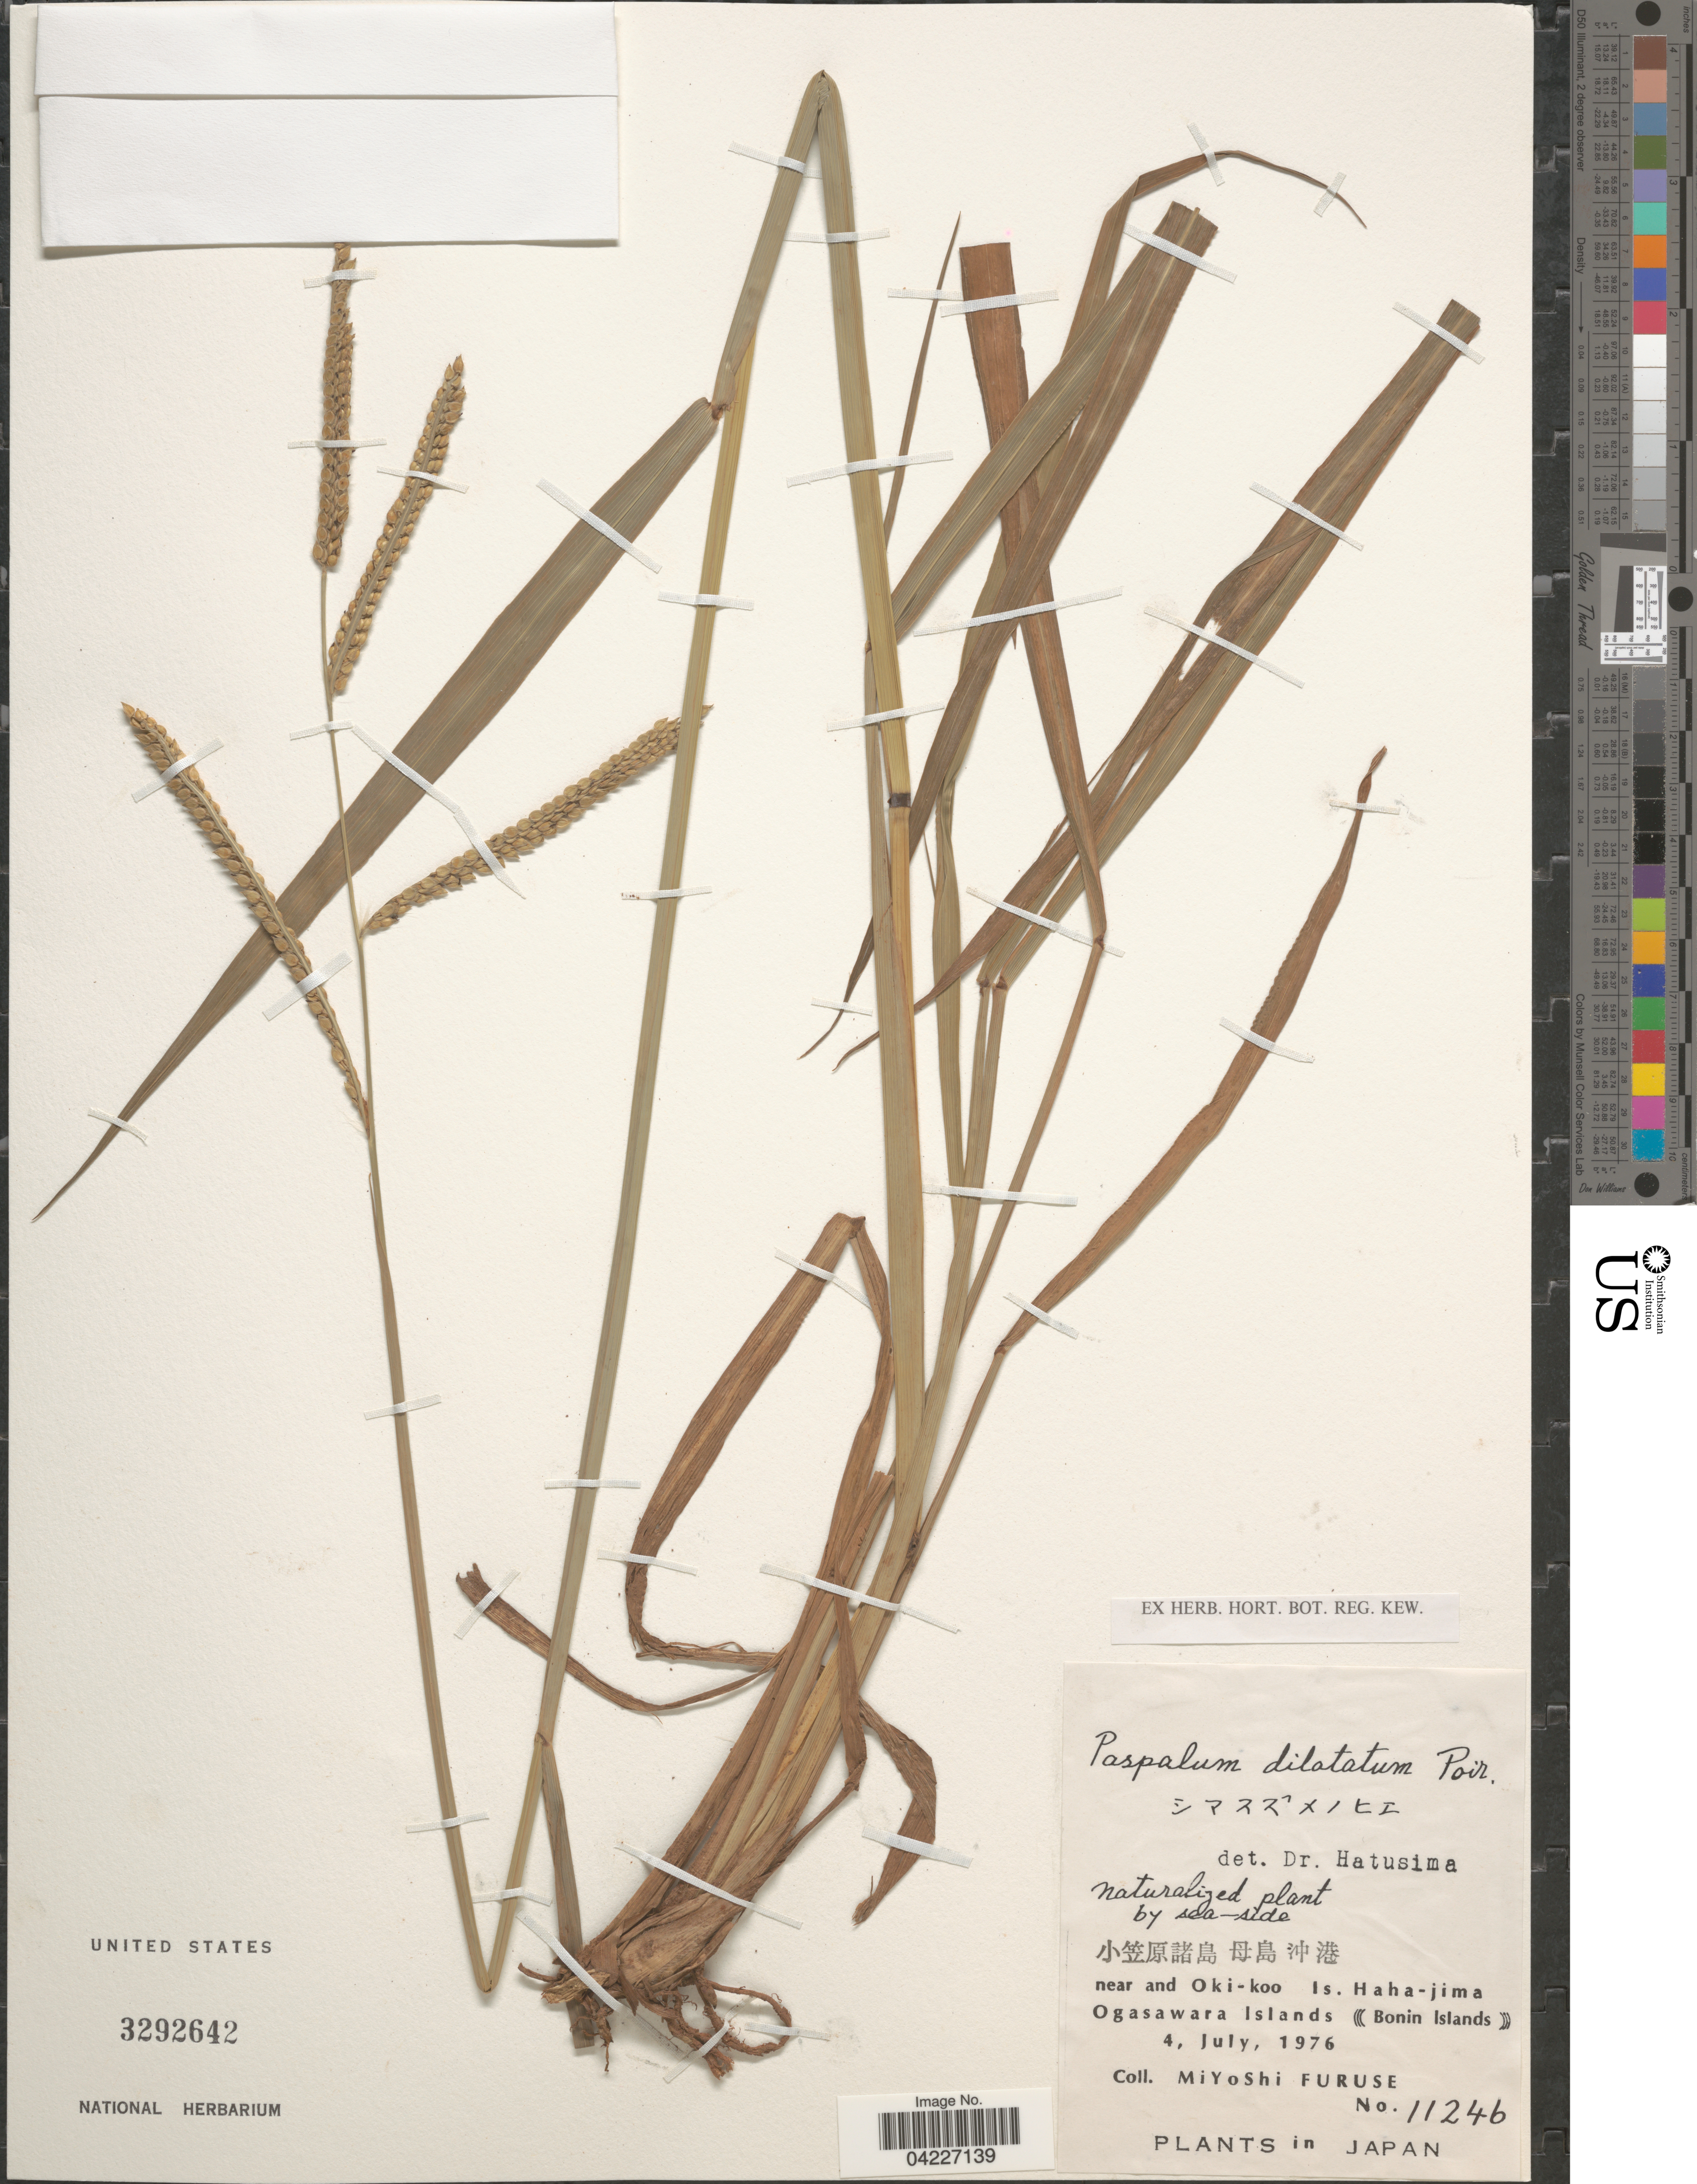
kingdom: Plantae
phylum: Tracheophyta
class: Liliopsida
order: Poales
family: Poaceae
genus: Paspalum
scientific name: Paspalum dilatatum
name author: Poir.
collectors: M. Furuse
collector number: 1124b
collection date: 1976-07-04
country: Japan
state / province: Tokyo, Federal City of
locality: X. Near and Oki-koo Is. Haha-jima Ogasawara Islands. (Bonin Islands).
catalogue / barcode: US 3292642